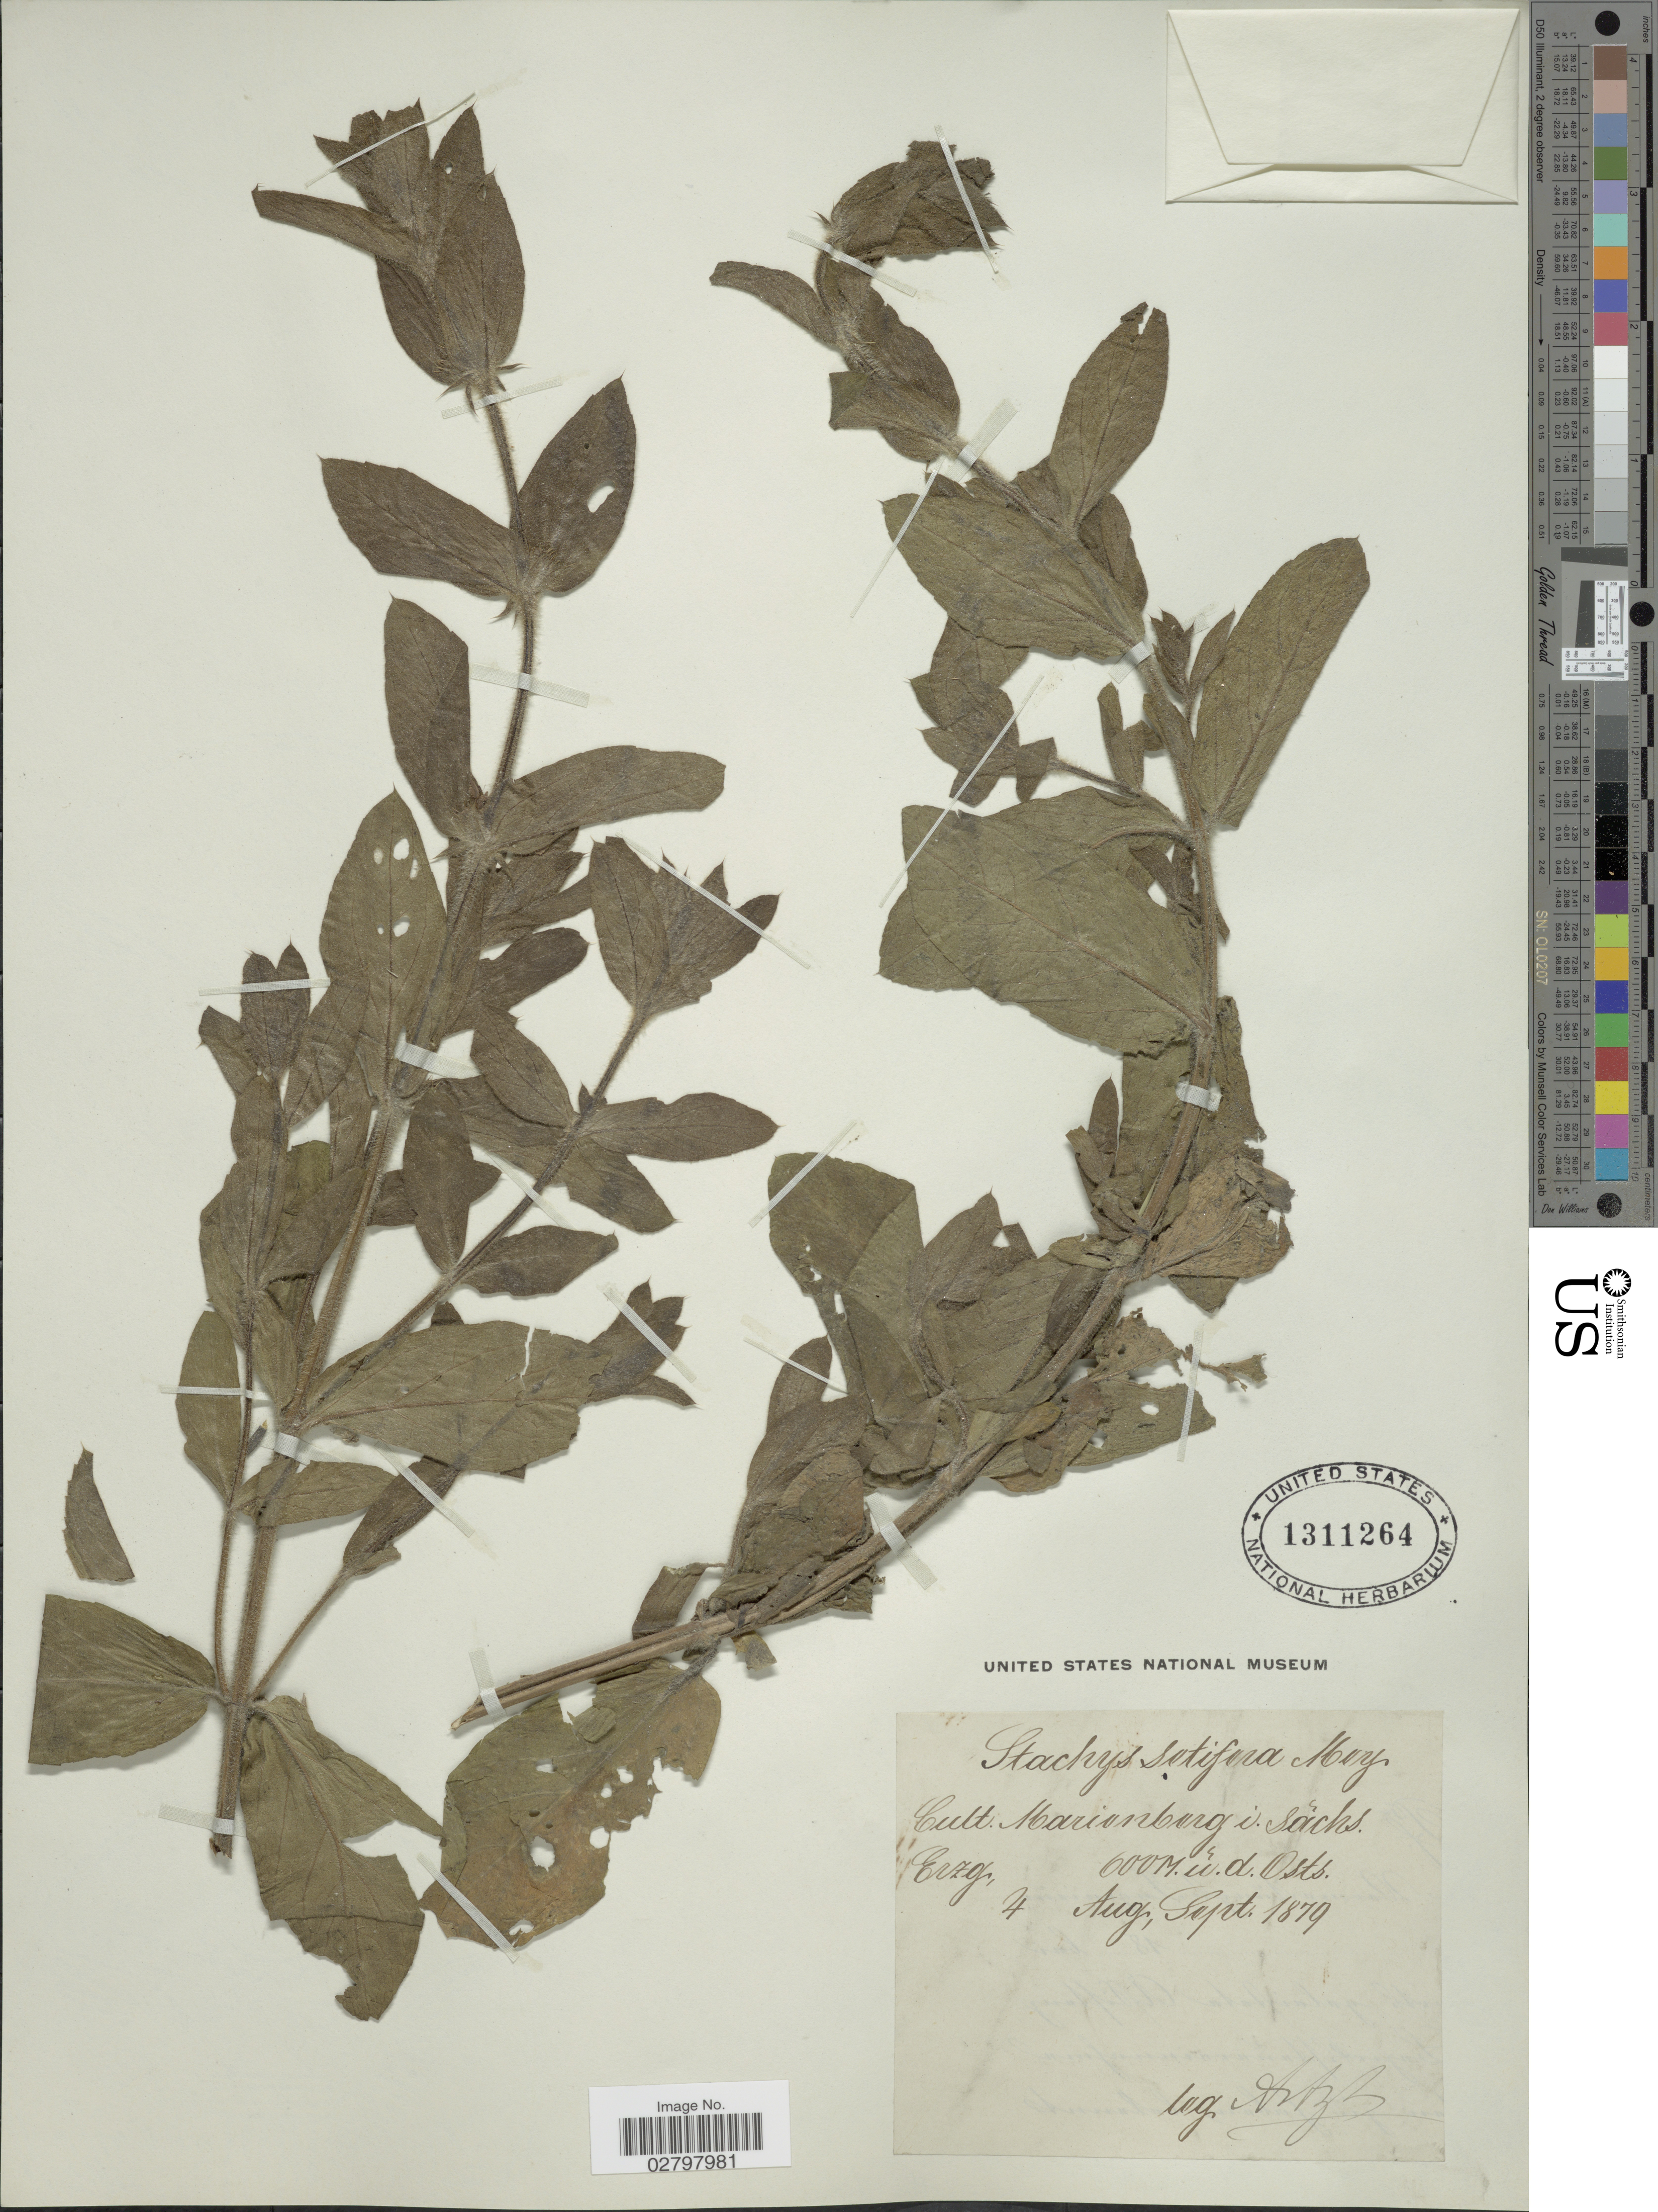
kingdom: Plantae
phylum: Tracheophyta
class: Magnoliopsida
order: Lamiales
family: Lamiaceae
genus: Stachys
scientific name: Stachys setifera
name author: C.A. Mey.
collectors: -. Artzb.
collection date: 1879-08-04/1879-09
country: Germany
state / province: Sachsen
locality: Cult. Marienberg i. Sächs. Erzg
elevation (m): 600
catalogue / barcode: US 1311264